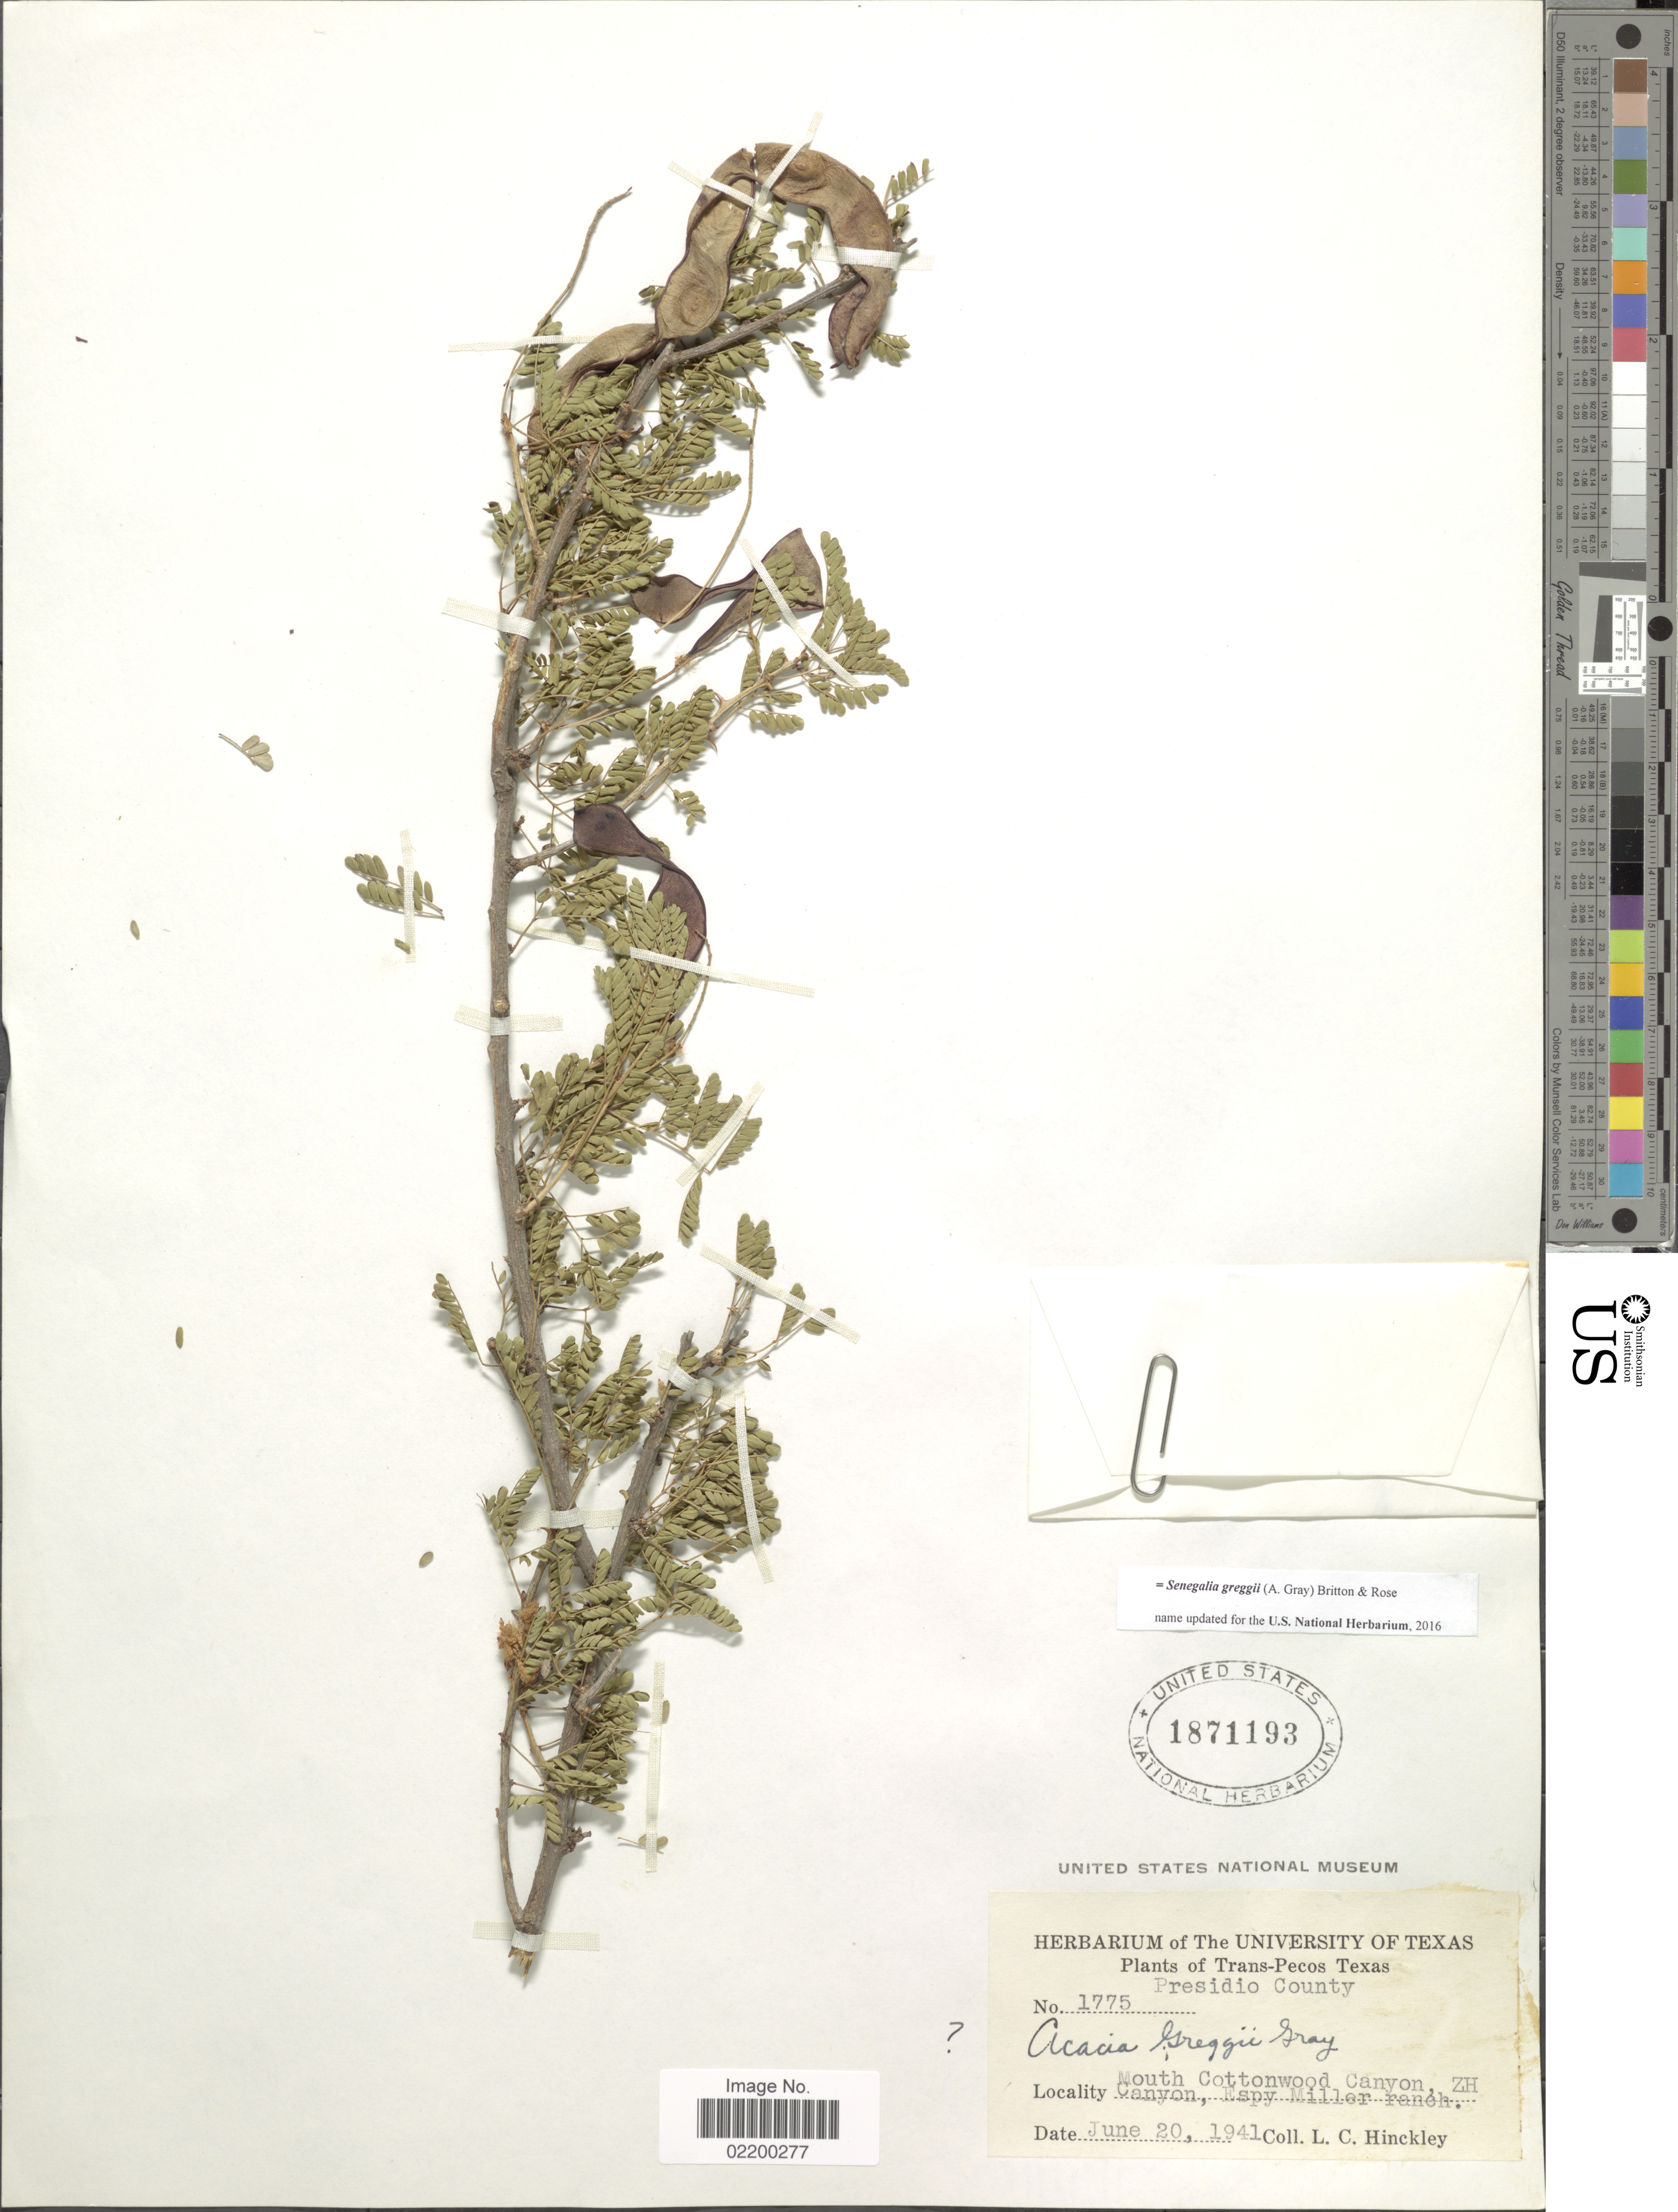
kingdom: Plantae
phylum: Tracheophyta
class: Magnoliopsida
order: Fabales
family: Fabaceae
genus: Senegalia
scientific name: Senegalia greggii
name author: (A. Gray) Britton & Rose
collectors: L. Hinckley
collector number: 1775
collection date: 1941-06-20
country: United States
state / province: Texas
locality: Trans-Pecos Texas, Presidio County, Mouth Cottonwood Canyon, ZH Canyon, Espy Miller ranch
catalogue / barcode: US 1871193